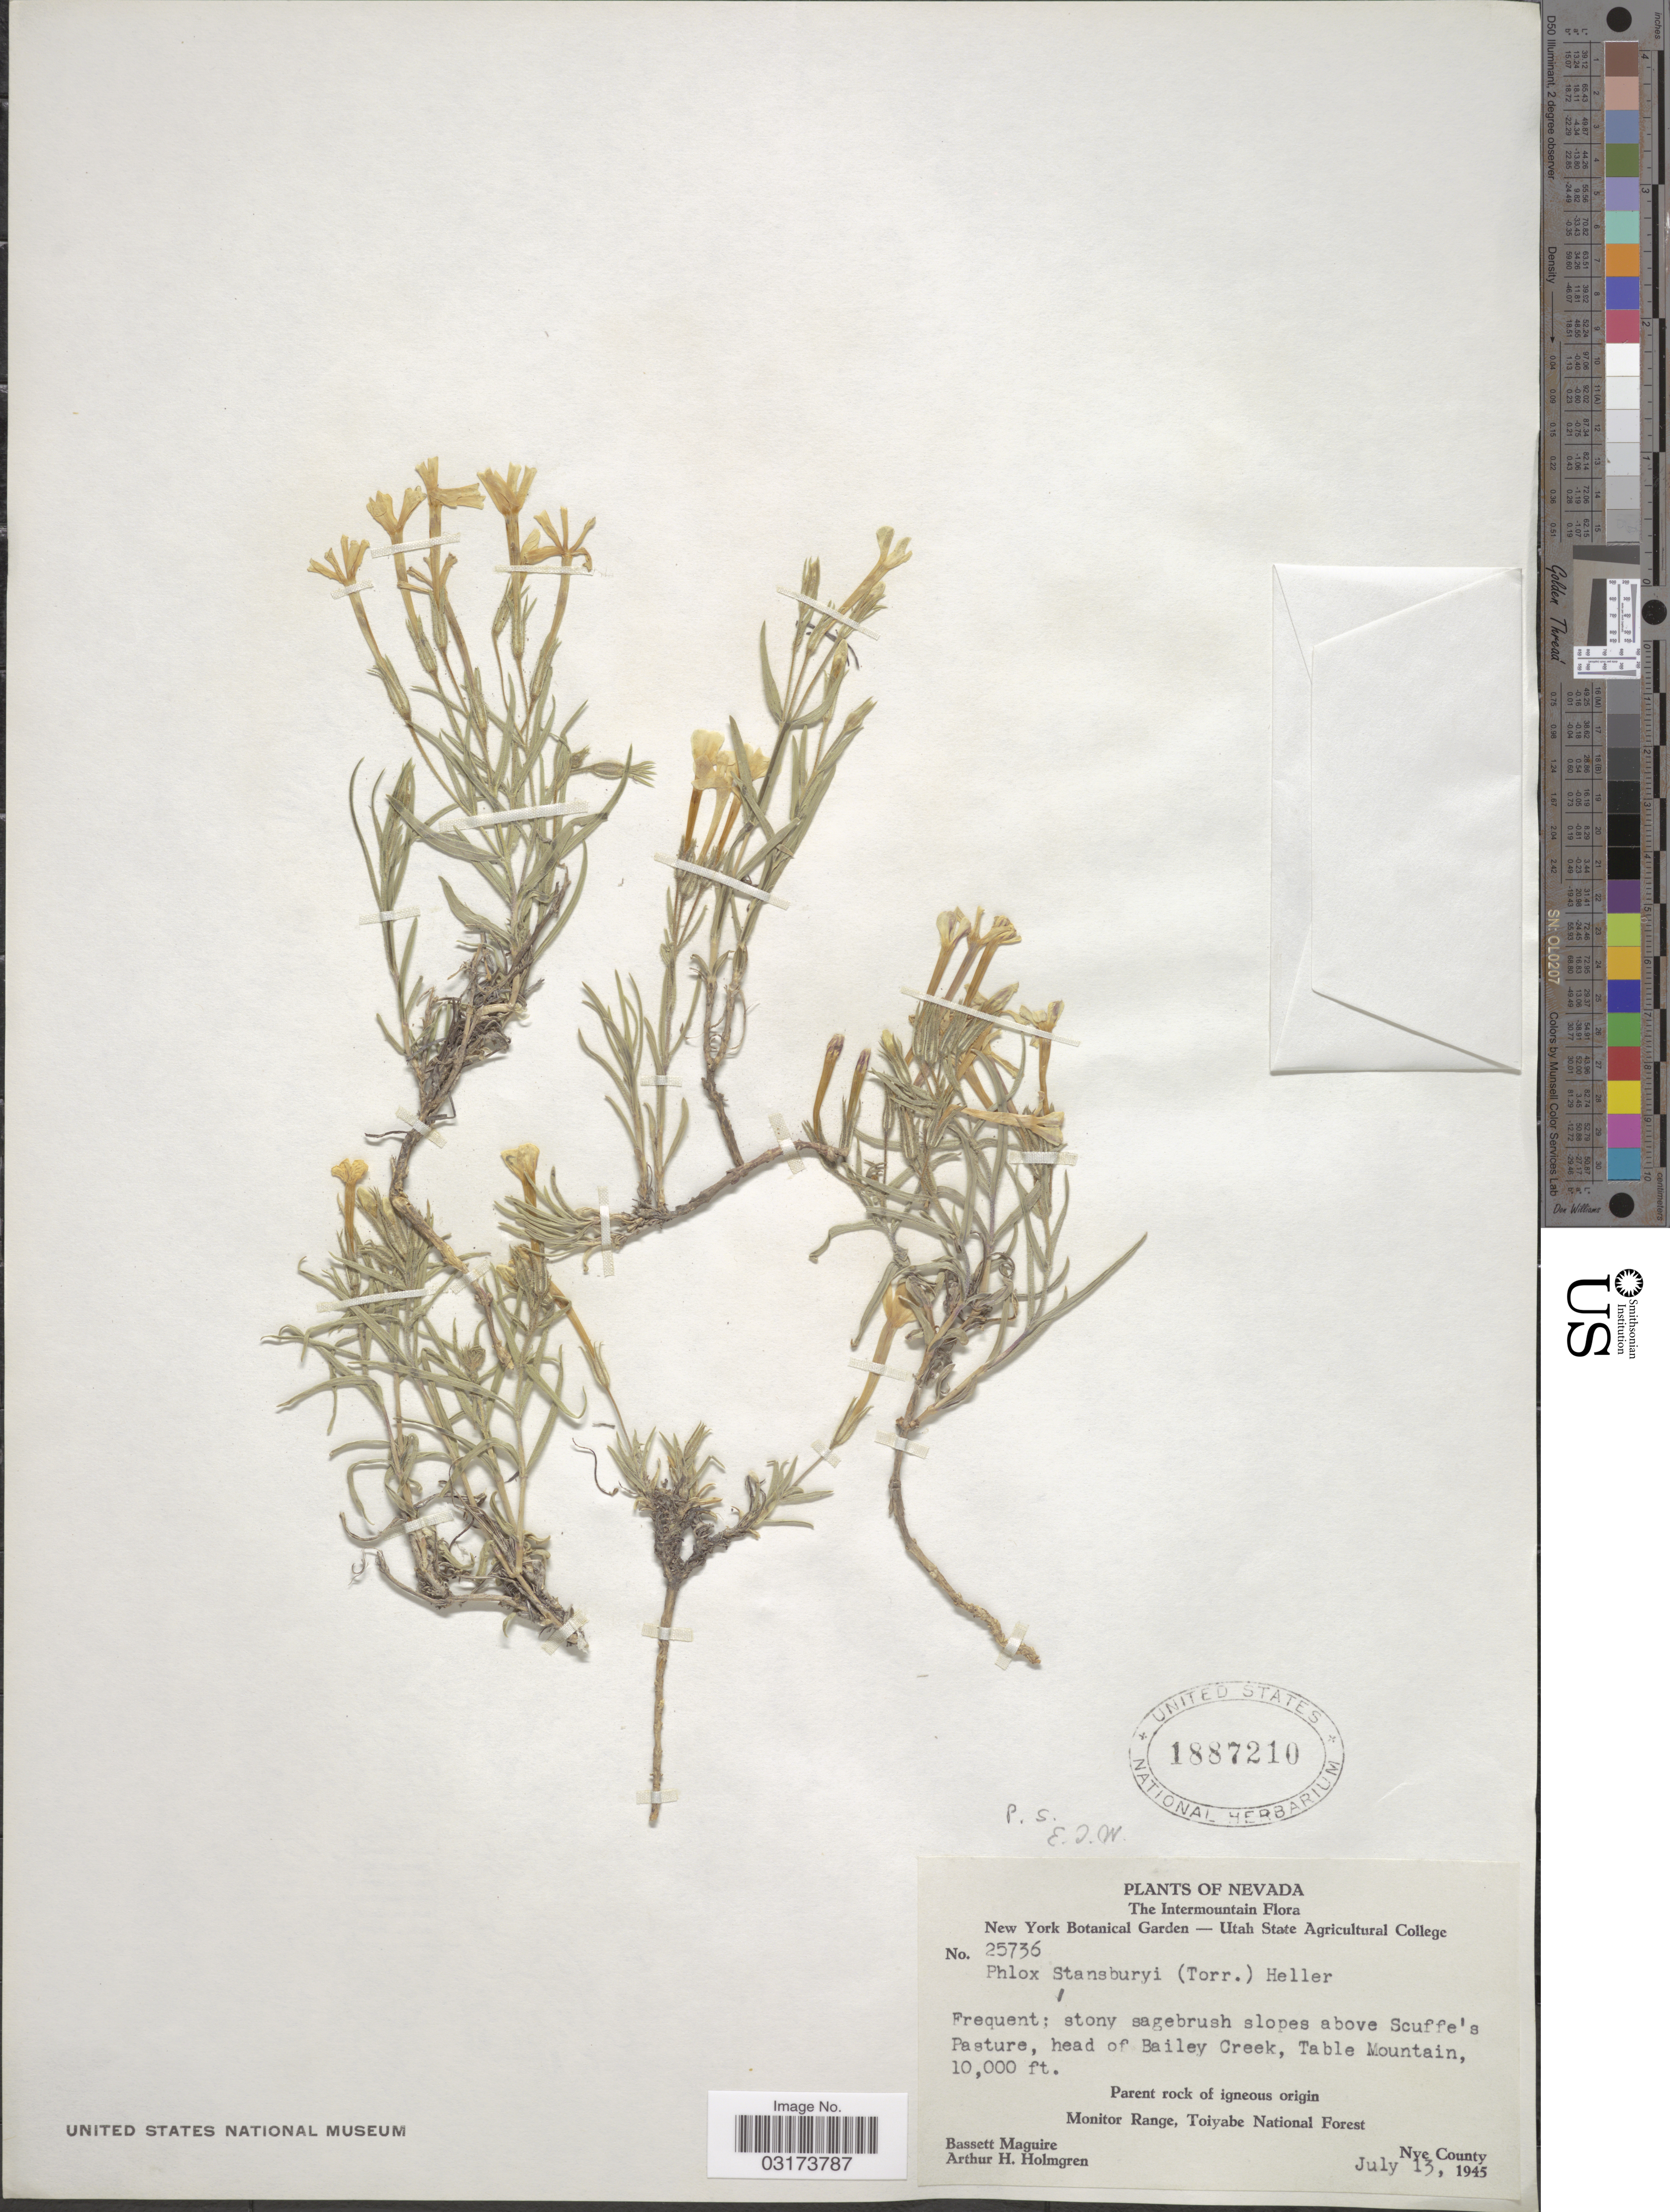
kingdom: Plantae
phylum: Tracheophyta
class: Magnoliopsida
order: Ericales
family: Polemoniaceae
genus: Phlox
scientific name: Phlox stansburyi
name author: (Torr.) A. Heller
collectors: B. Maguire & A. H. Holmgren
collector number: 25736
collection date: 1945-07-13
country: United States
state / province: Nevada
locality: Intermountain. Stony sagebrush slopes above Scuffe's Pasture, head of Bailey Creek, Table Mountain. Monitor Range, Toiyabe National Forest. Nye County.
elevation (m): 3048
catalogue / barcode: US 1887210